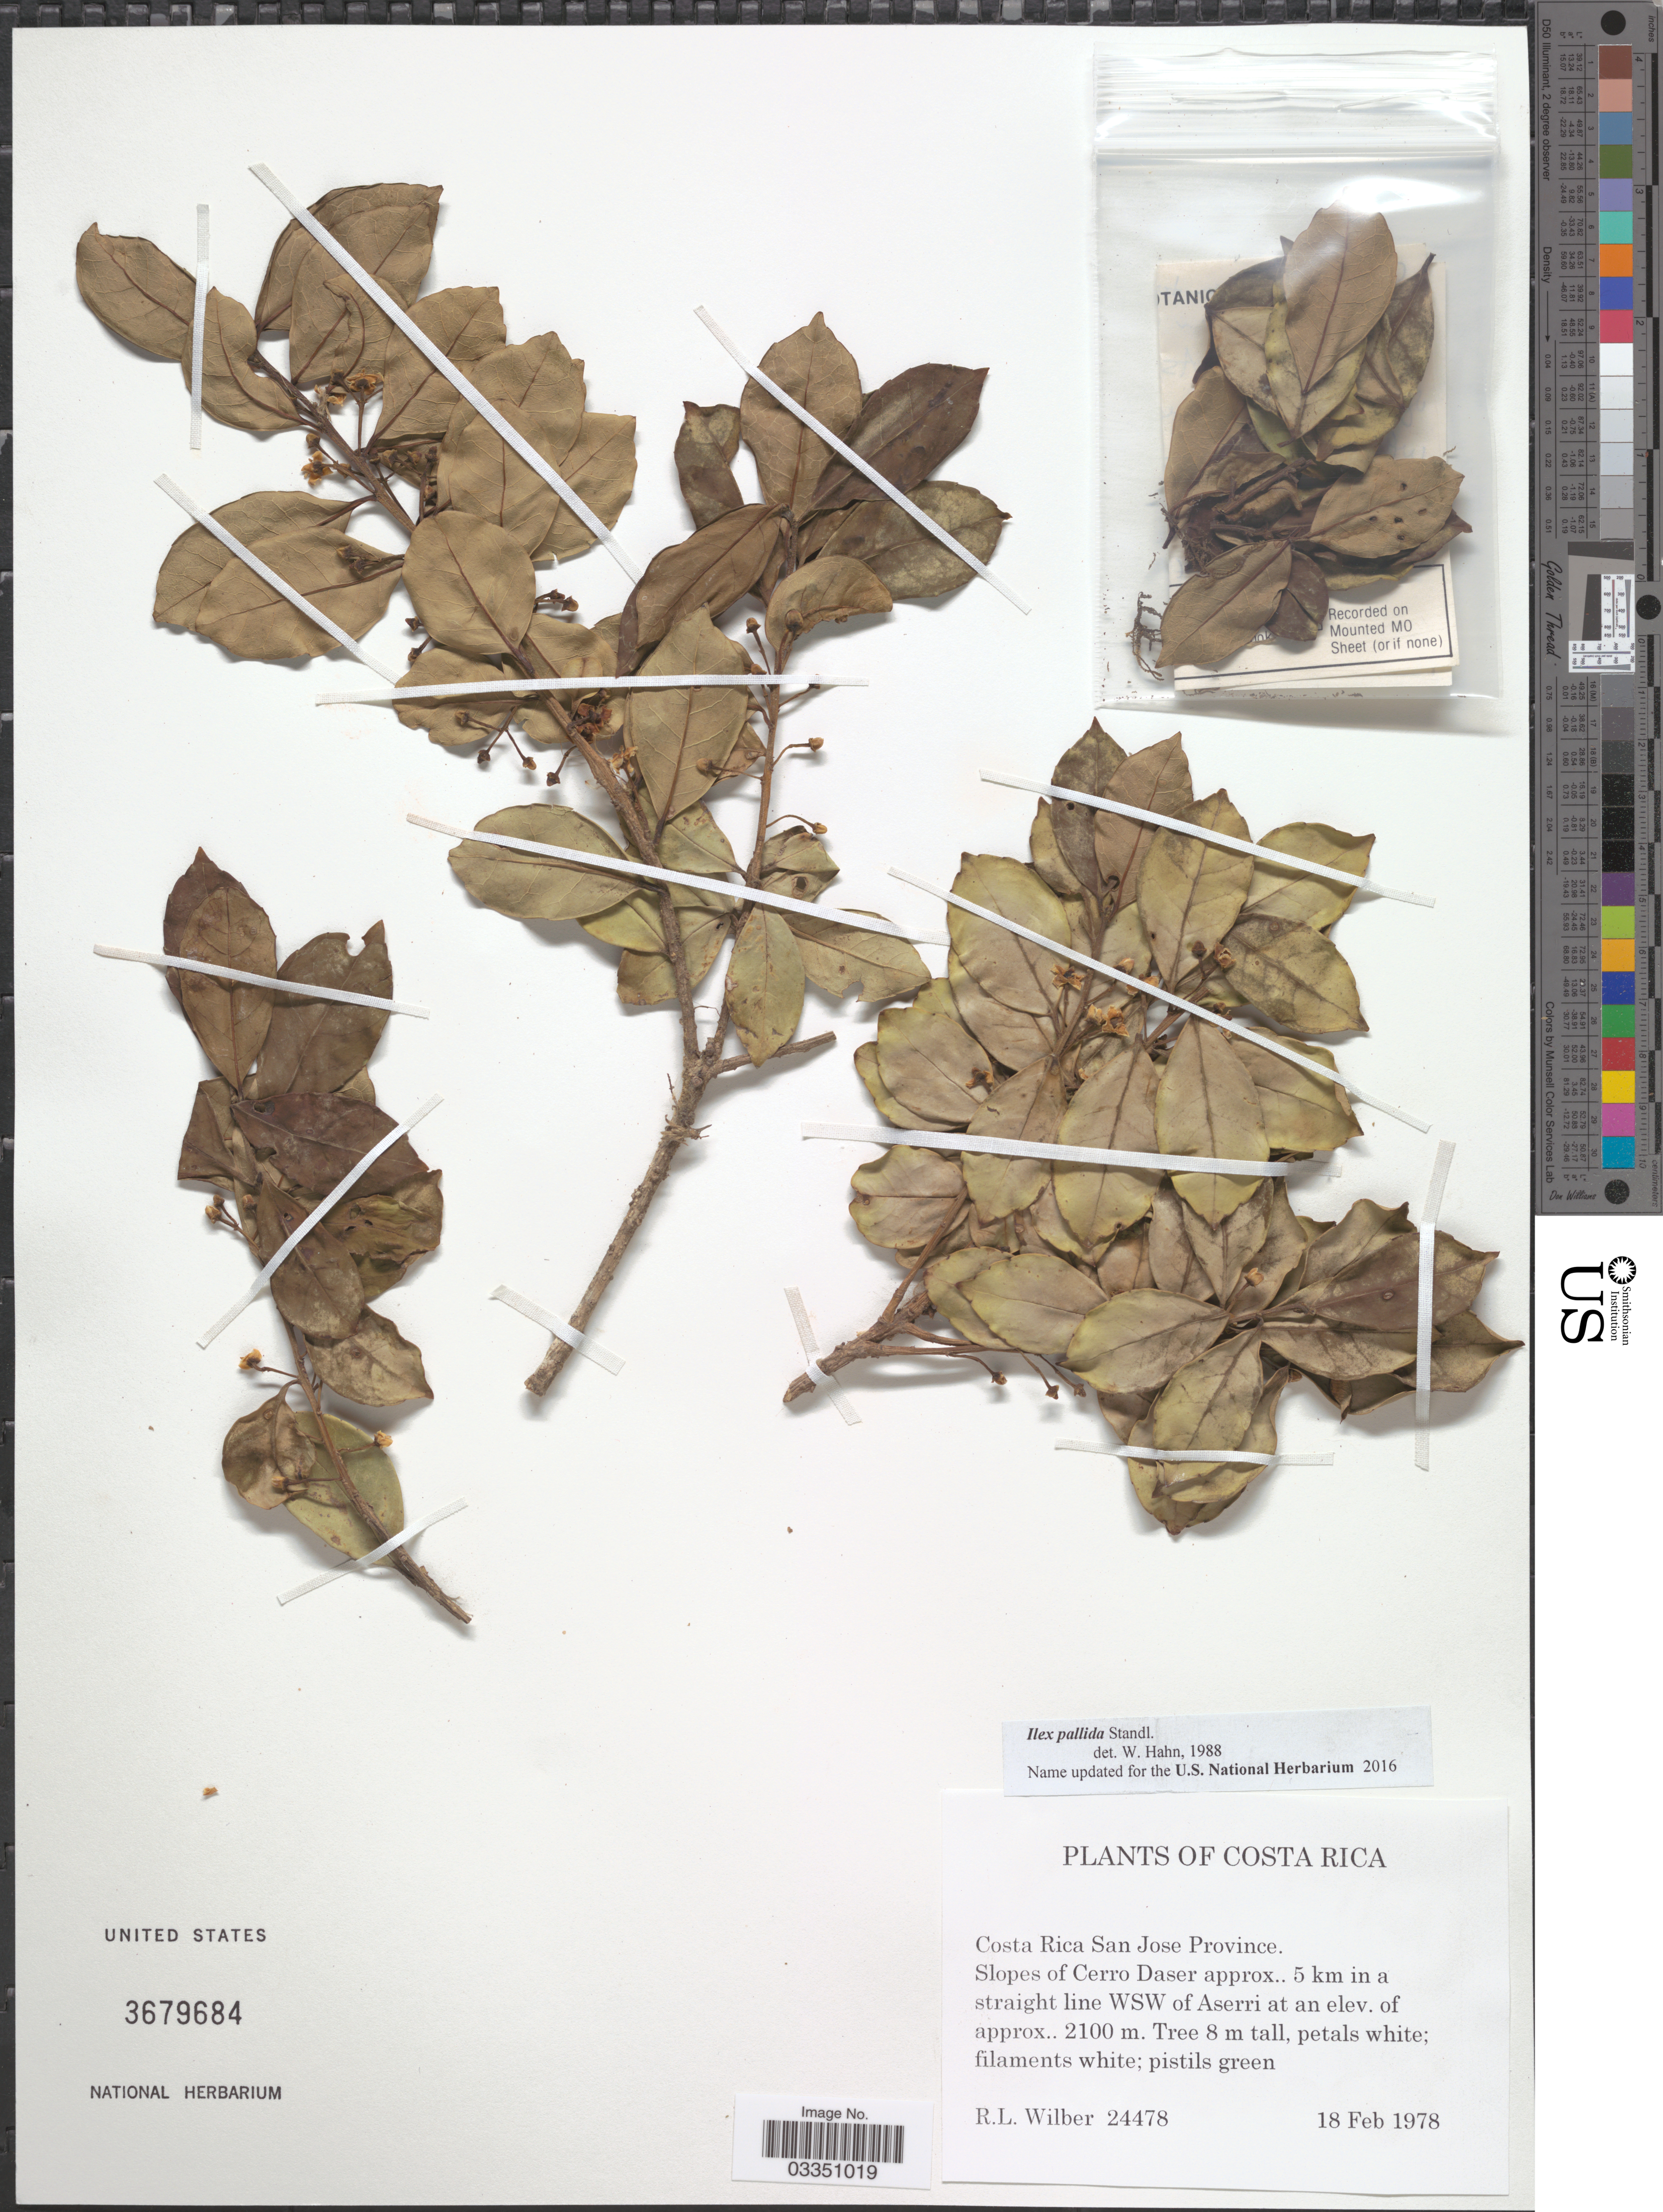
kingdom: Plantae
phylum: Tracheophyta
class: Magnoliopsida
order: Aquifoliales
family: Aquifoliaceae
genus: Ilex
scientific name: Ilex pallida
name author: Standl.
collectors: R. Wilber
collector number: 24478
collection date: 1978-02-18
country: Costa Rica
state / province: San José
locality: Slopes of Cerro Daser approx.. 5 km in a straight line WSW of Aserri.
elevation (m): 2100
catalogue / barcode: US 3679684